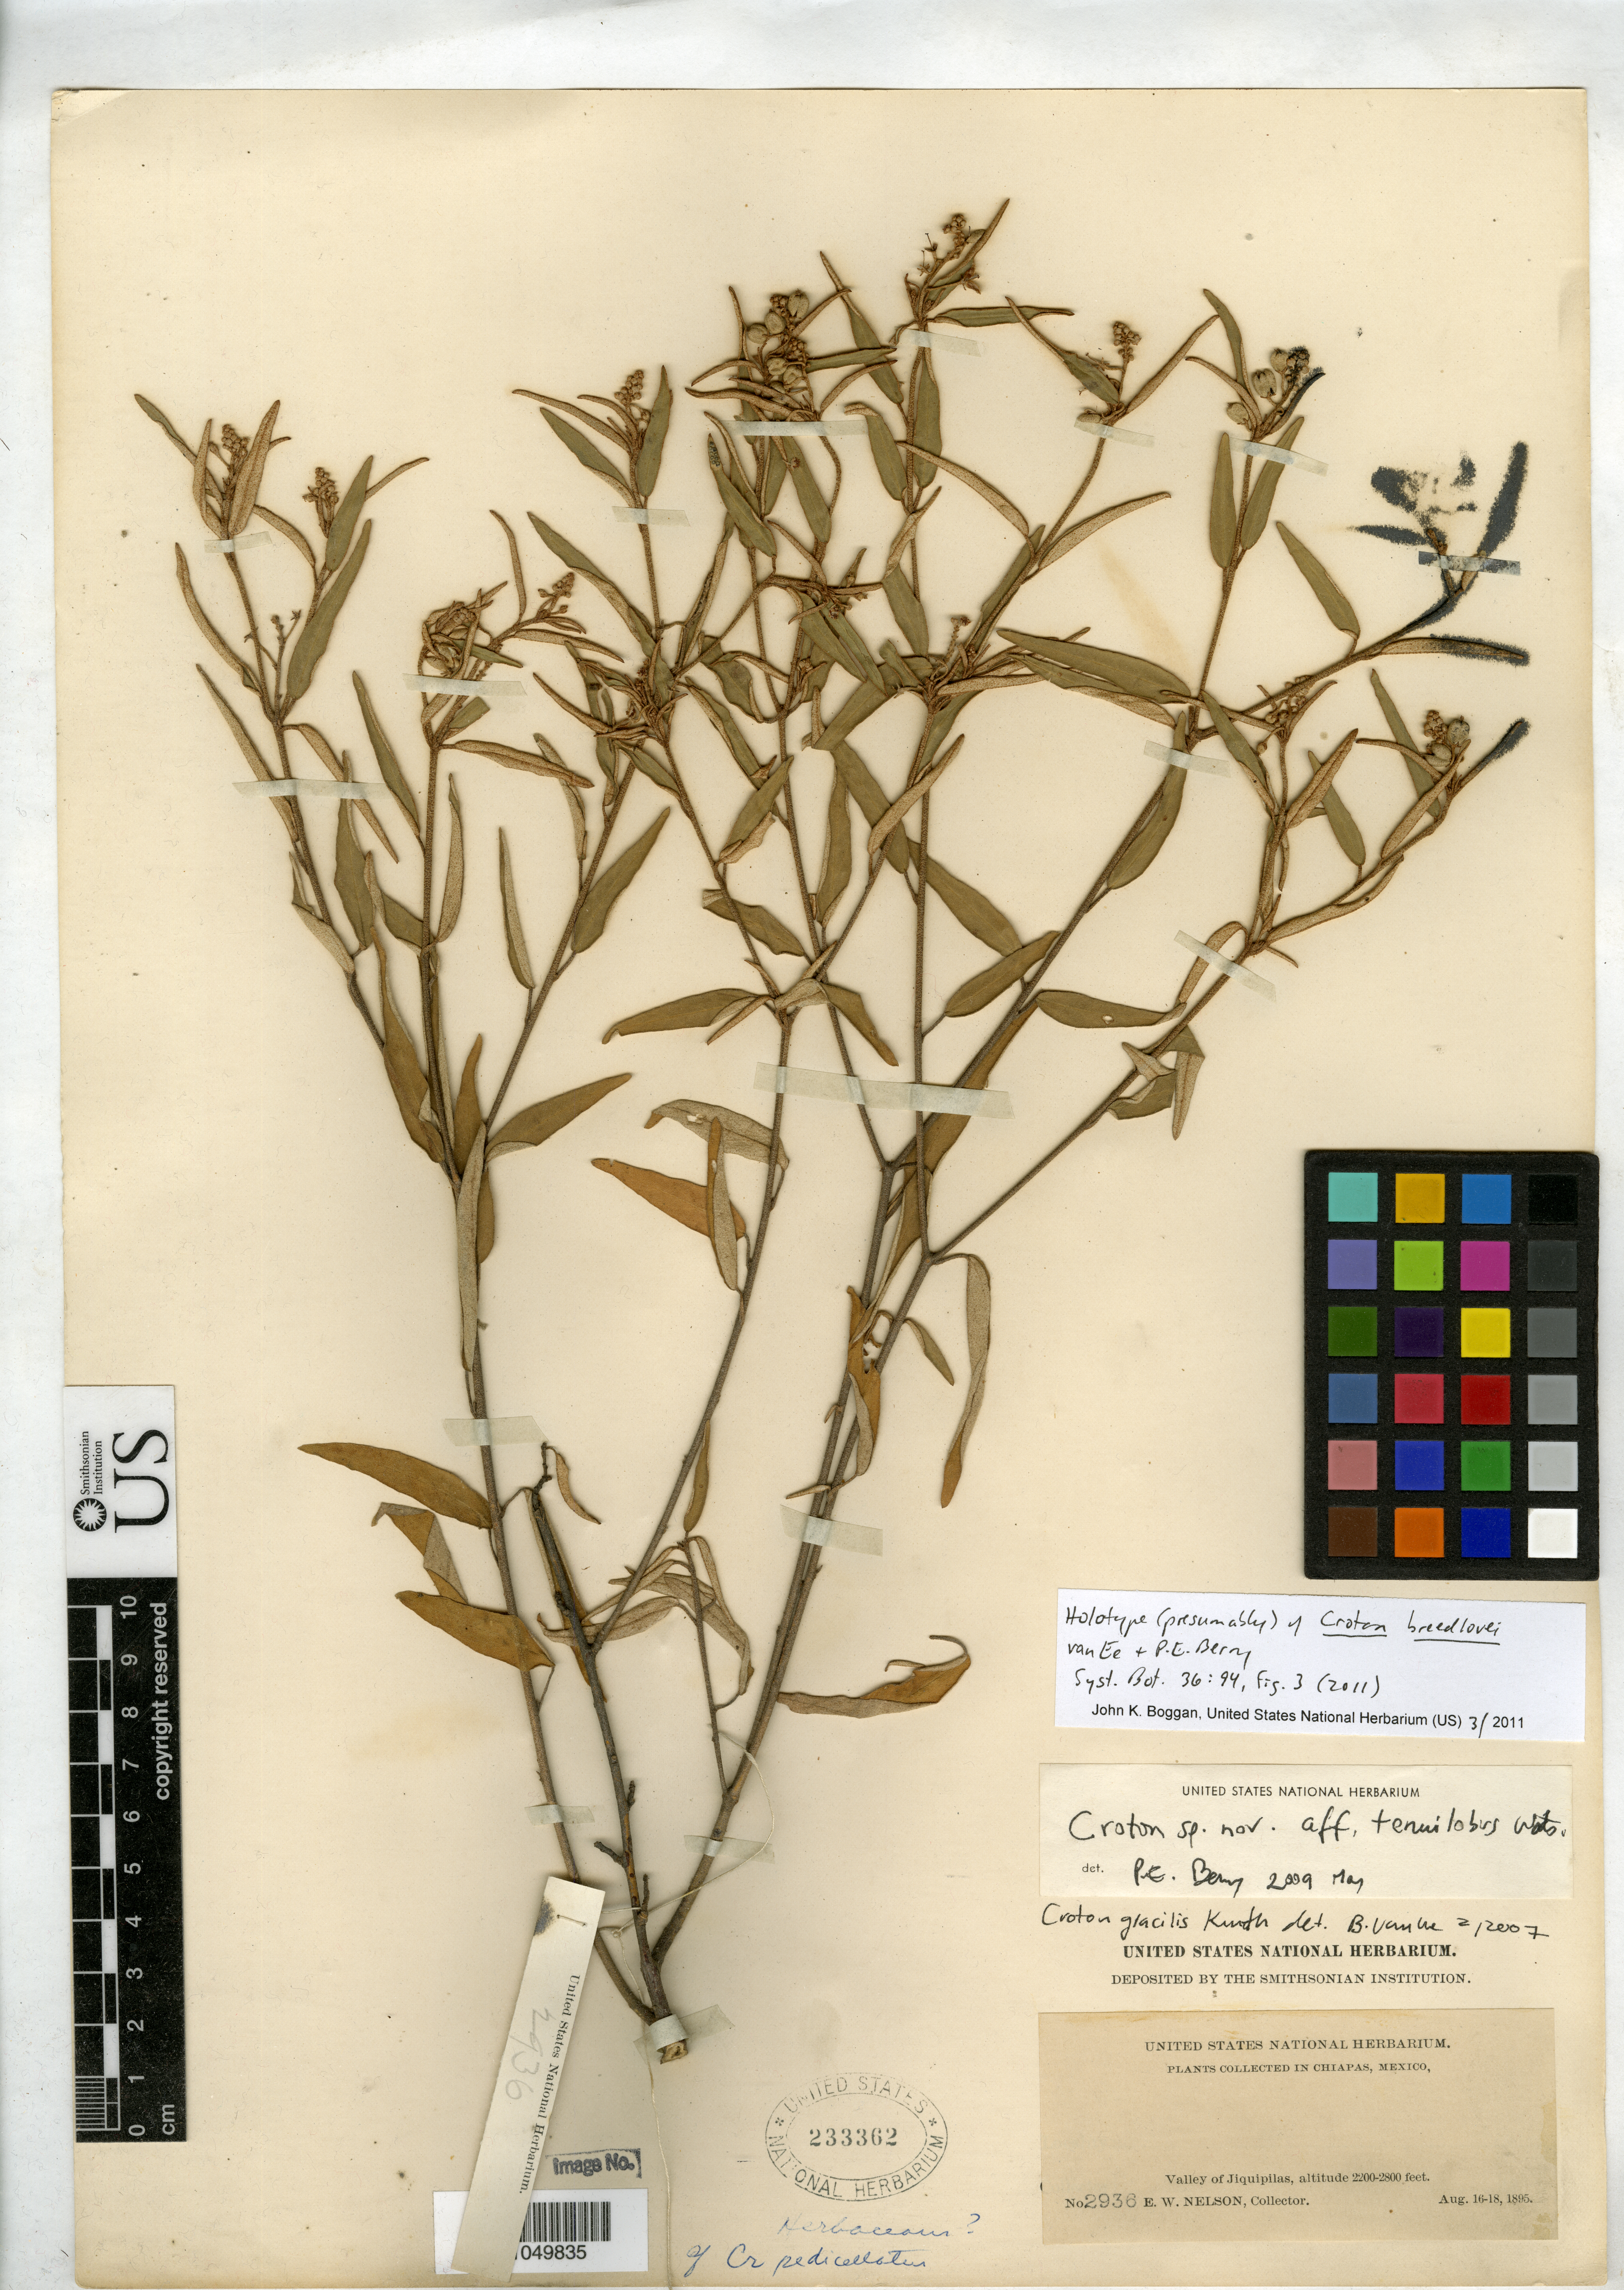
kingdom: Plantae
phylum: Tracheophyta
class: Magnoliopsida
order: Malpighiales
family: Euphorbiaceae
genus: Croton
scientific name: Croton breedlovei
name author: B.W. van Ee & P.E. Berry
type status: Holotype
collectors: E. W. Nelson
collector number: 2936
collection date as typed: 16 Aug 1895 to 18 Aug 1895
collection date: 1895-08-16/1895-08-18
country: Mexico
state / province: Chiapas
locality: Valley of Jiquipilas.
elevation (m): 671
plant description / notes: This sheet (USNH 233362) is presumably the holotype, but not annotated as such nor was the USNH sheet number cited in the protologue.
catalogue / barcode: US 233362